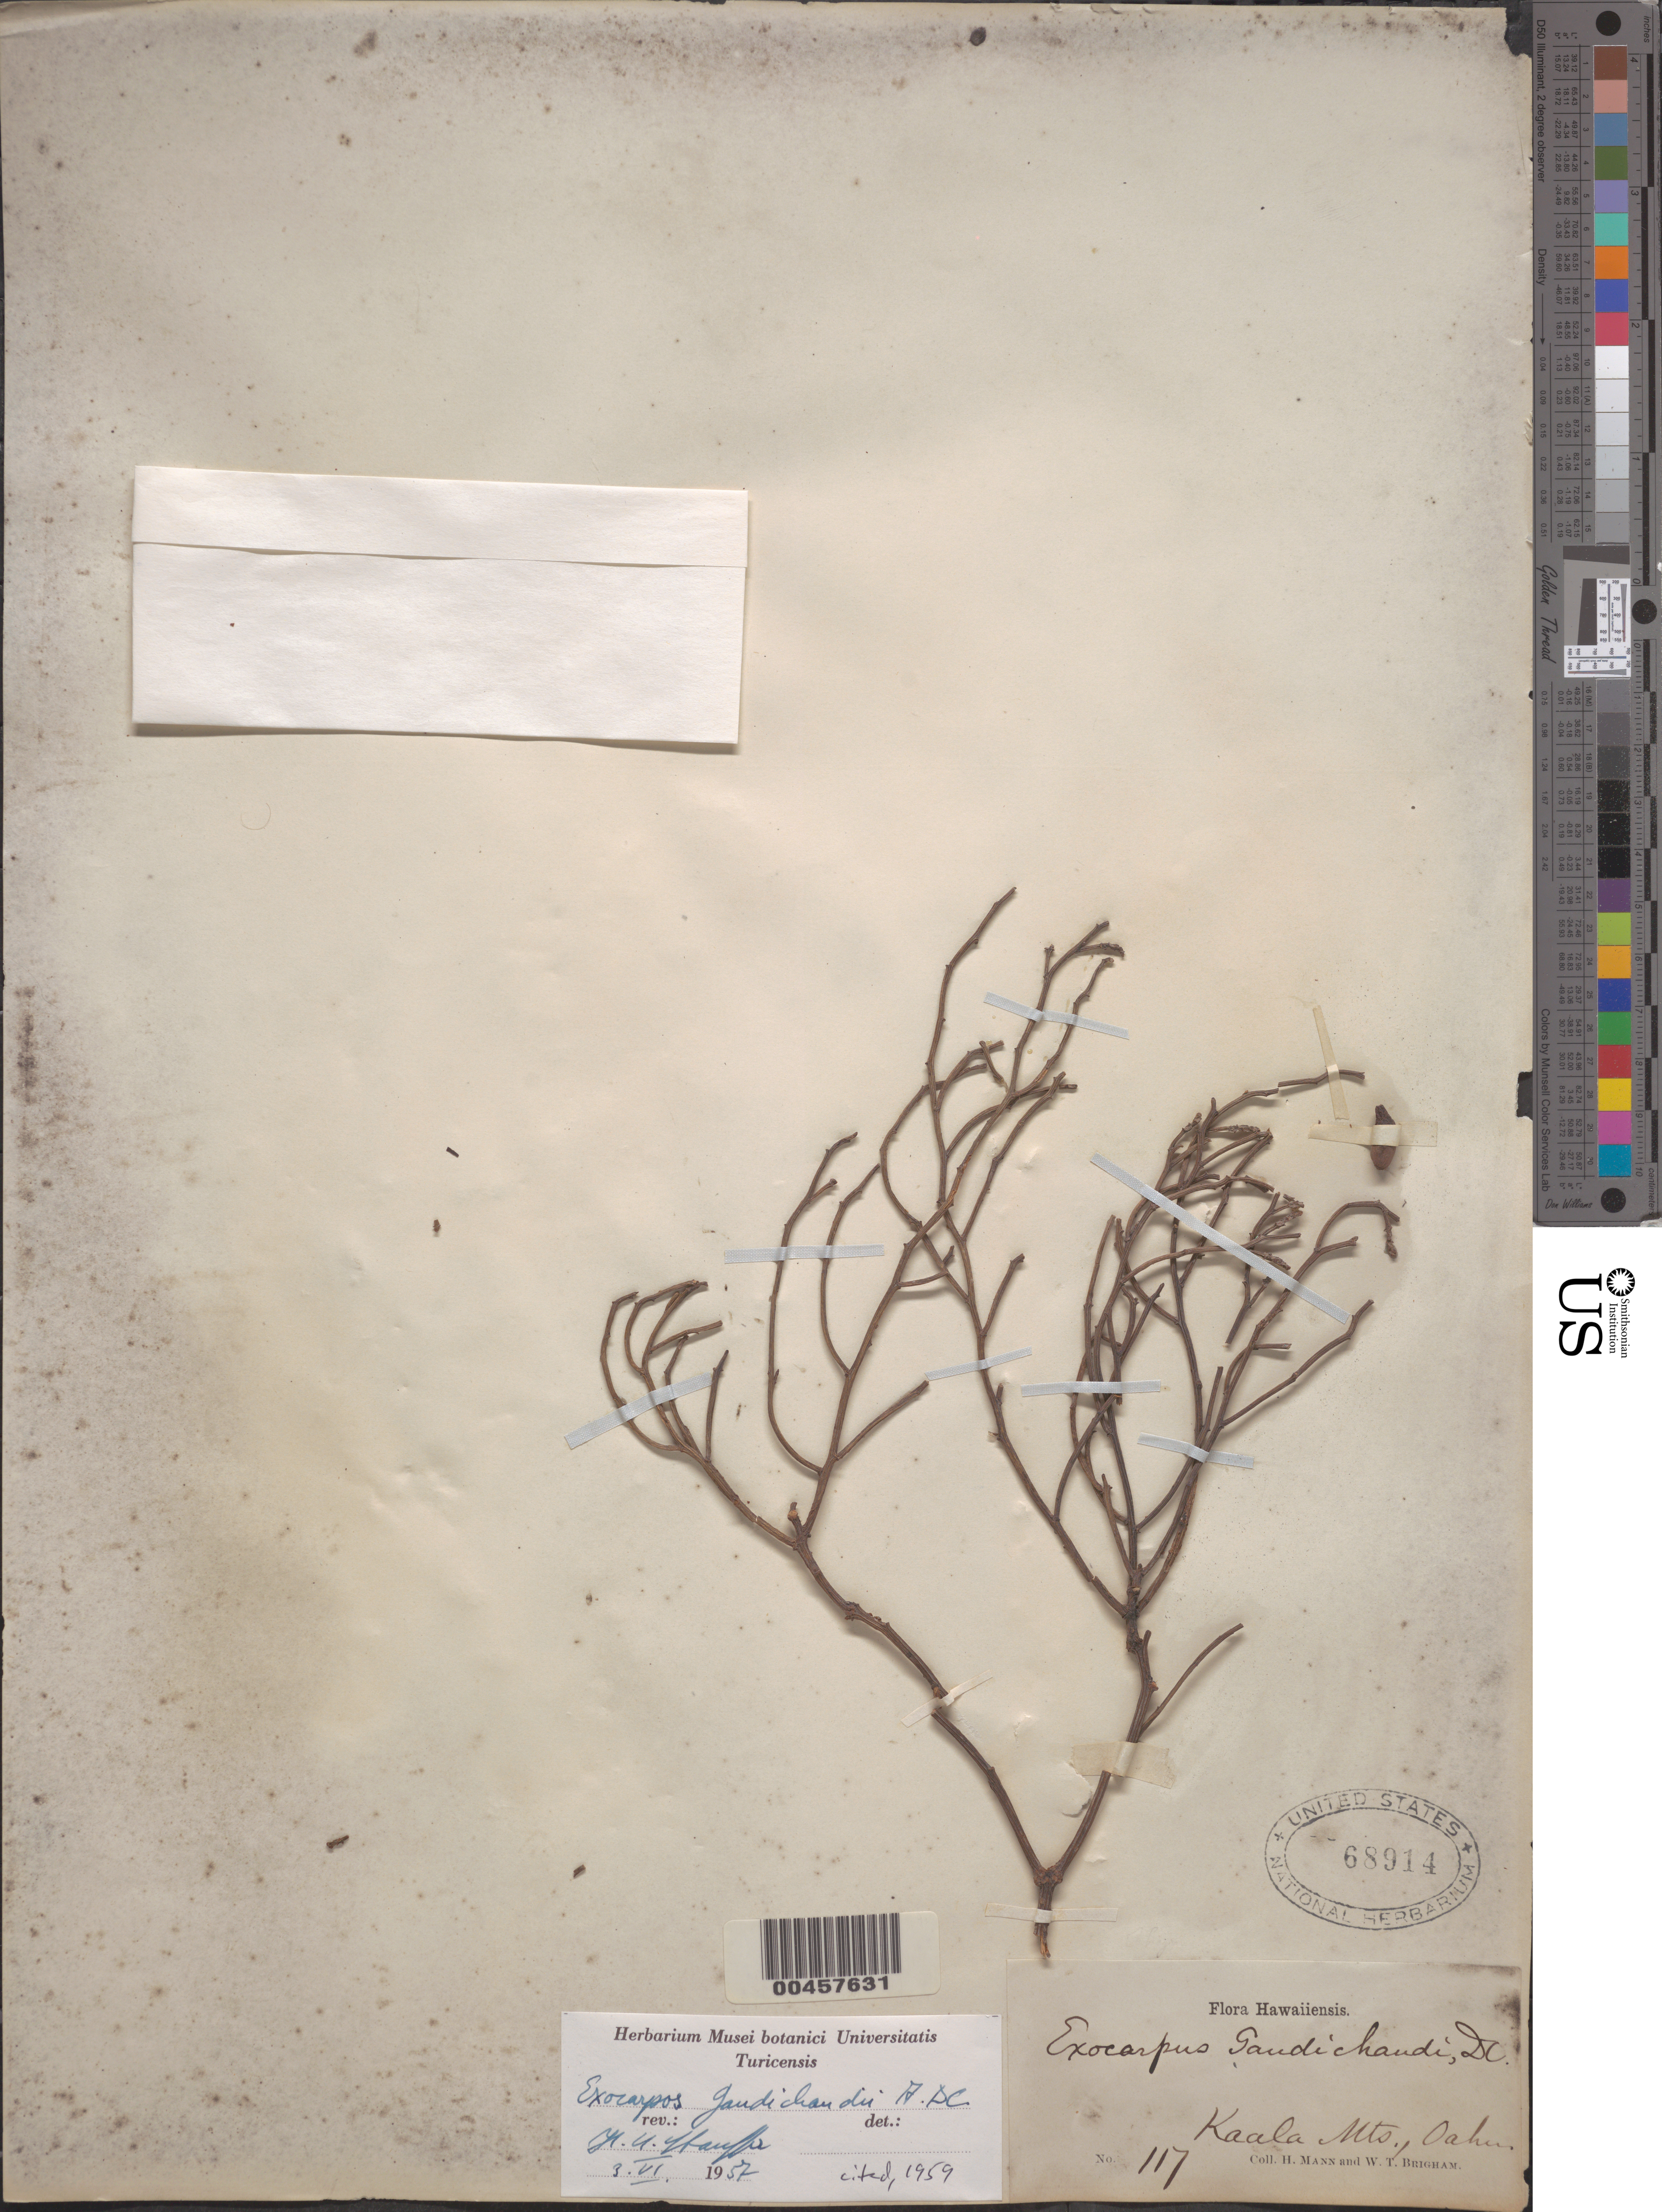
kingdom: Plantae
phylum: Tracheophyta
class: Magnoliopsida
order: Santalales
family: Santalaceae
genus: Exocarpos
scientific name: Exocarpos gaudichaudii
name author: A. DC.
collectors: H. Mann & W. T. Brigham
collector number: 117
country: United States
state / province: Hawaii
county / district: Honolulu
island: Oahu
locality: Kaala Mts.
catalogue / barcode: US 68914